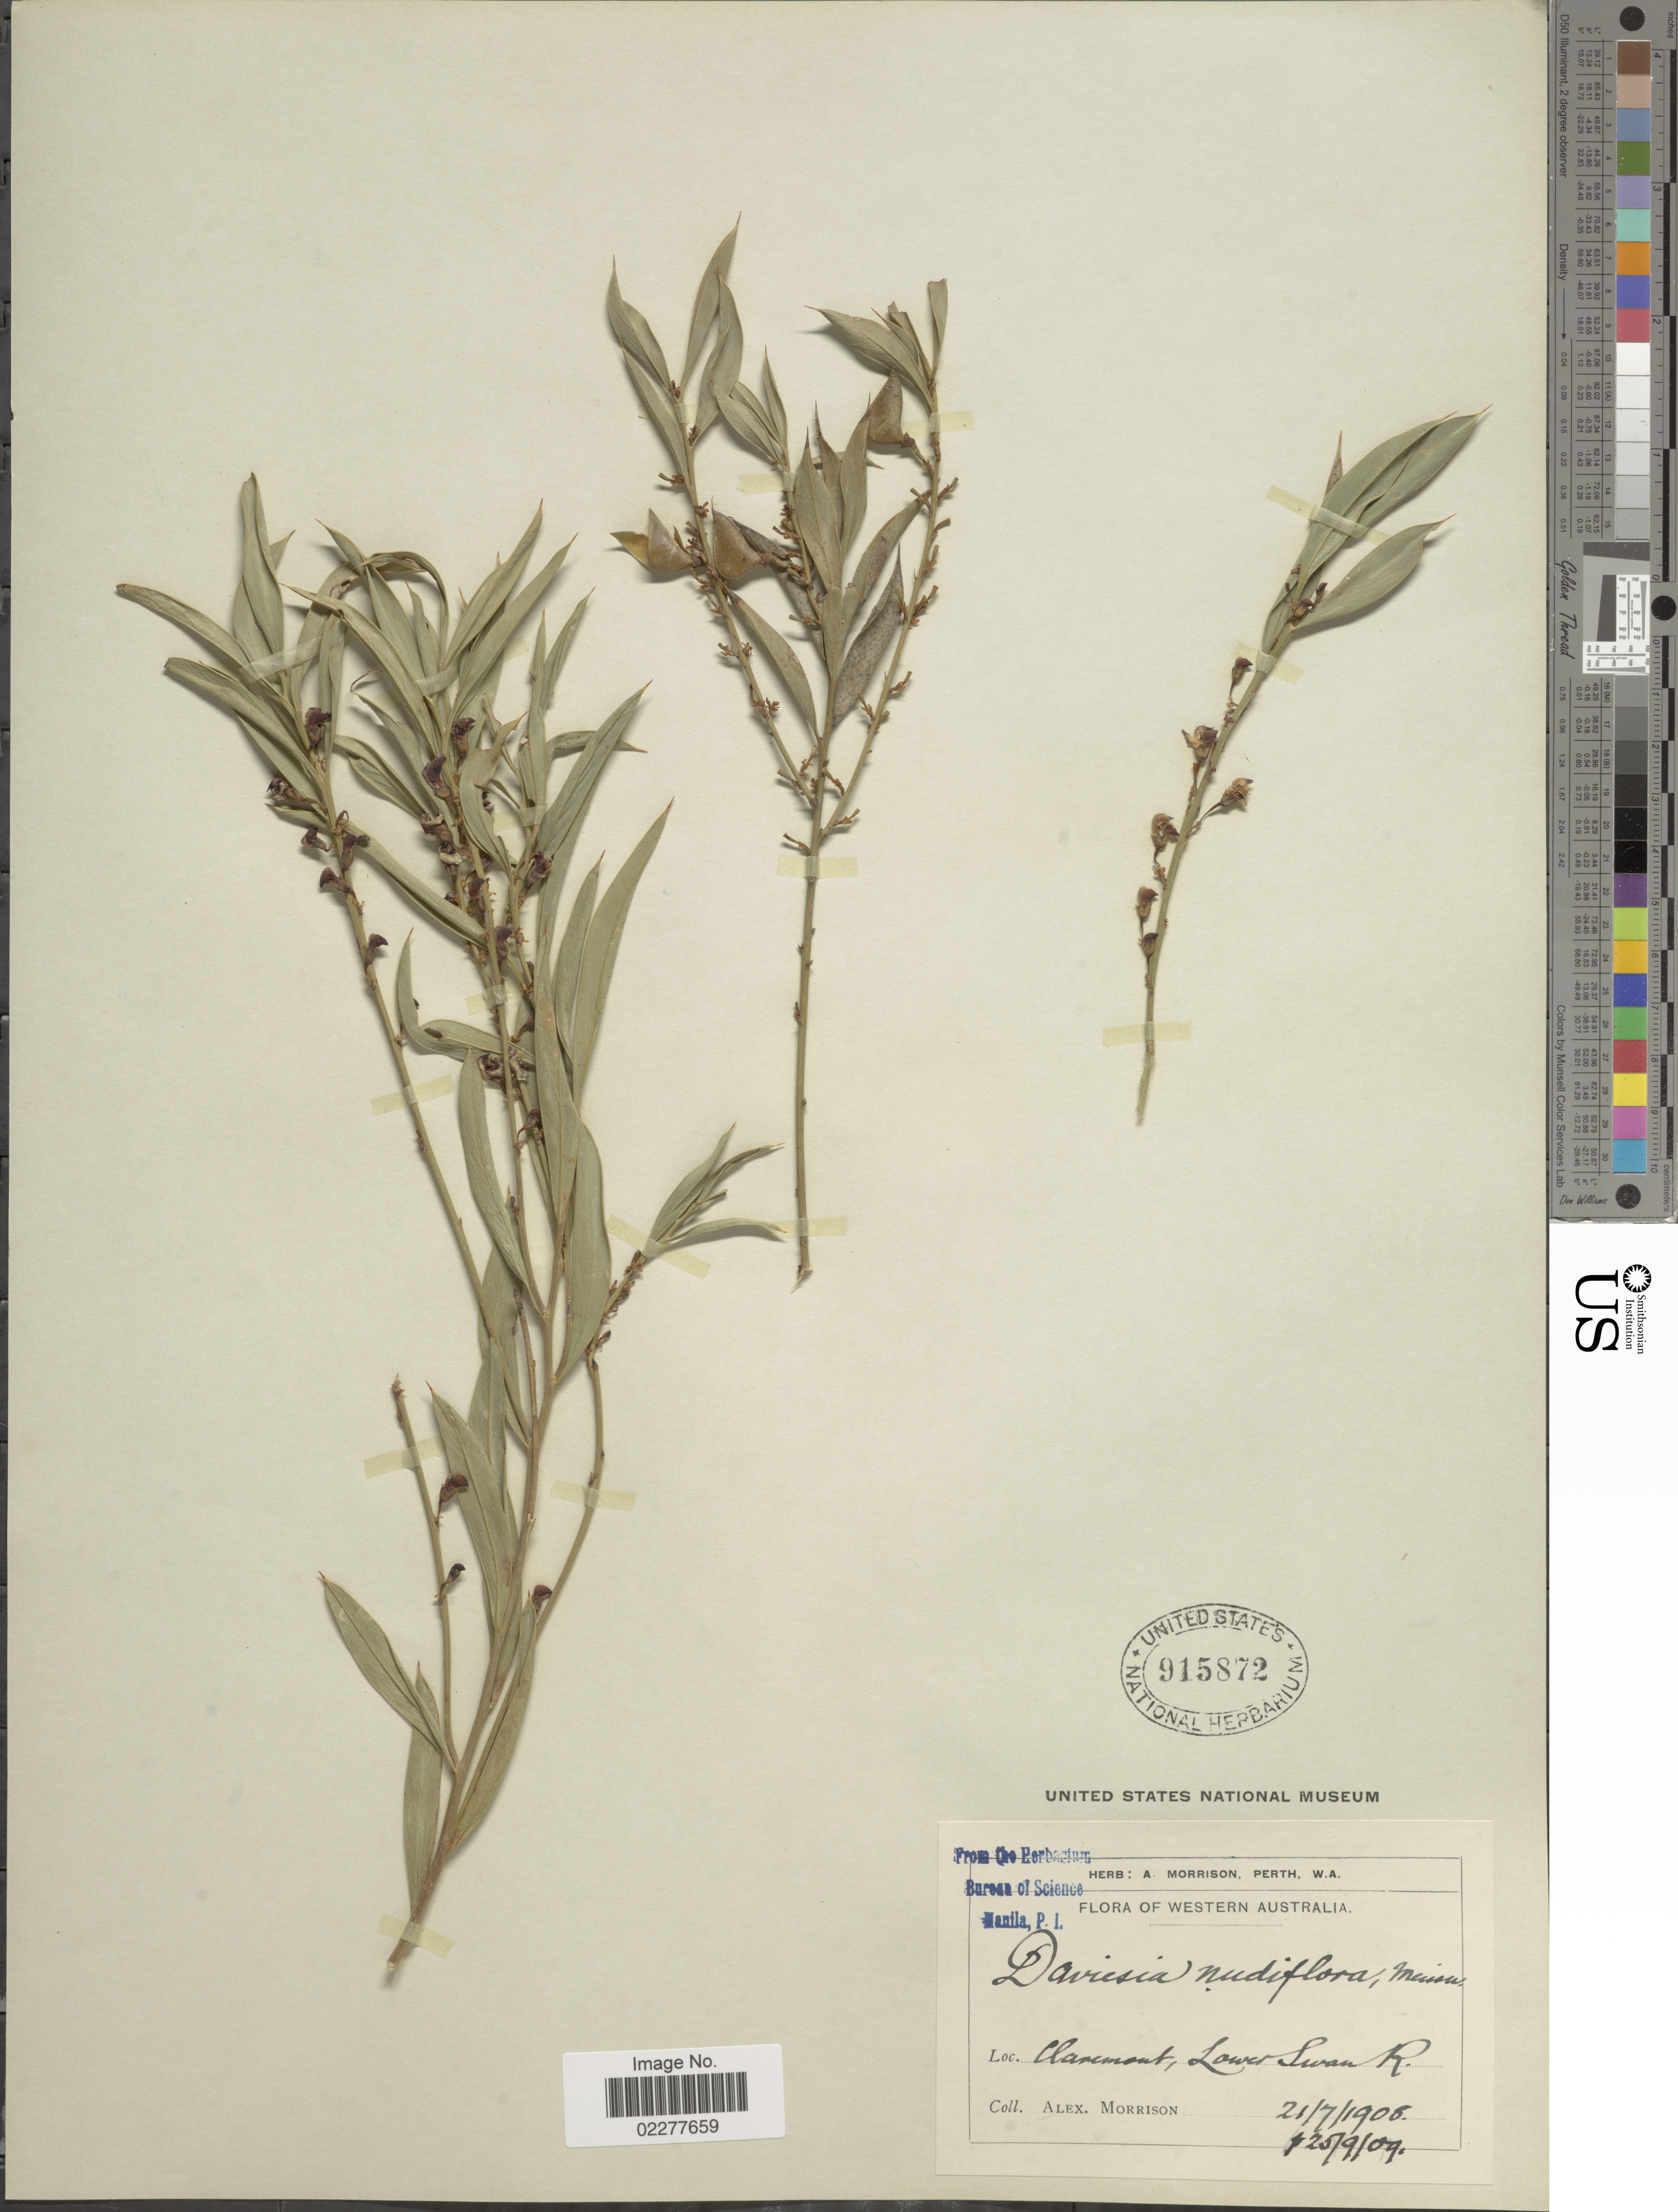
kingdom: Plantae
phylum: Tracheophyta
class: Magnoliopsida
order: Fabales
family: Fabaceae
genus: Daviesia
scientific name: Daviesia nudiflora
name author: Meisn.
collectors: A. Morrison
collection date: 1908-07-21/1909-09-25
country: Australia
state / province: Western Australia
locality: Claremonth, Lower Swan R.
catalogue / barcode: US 915872